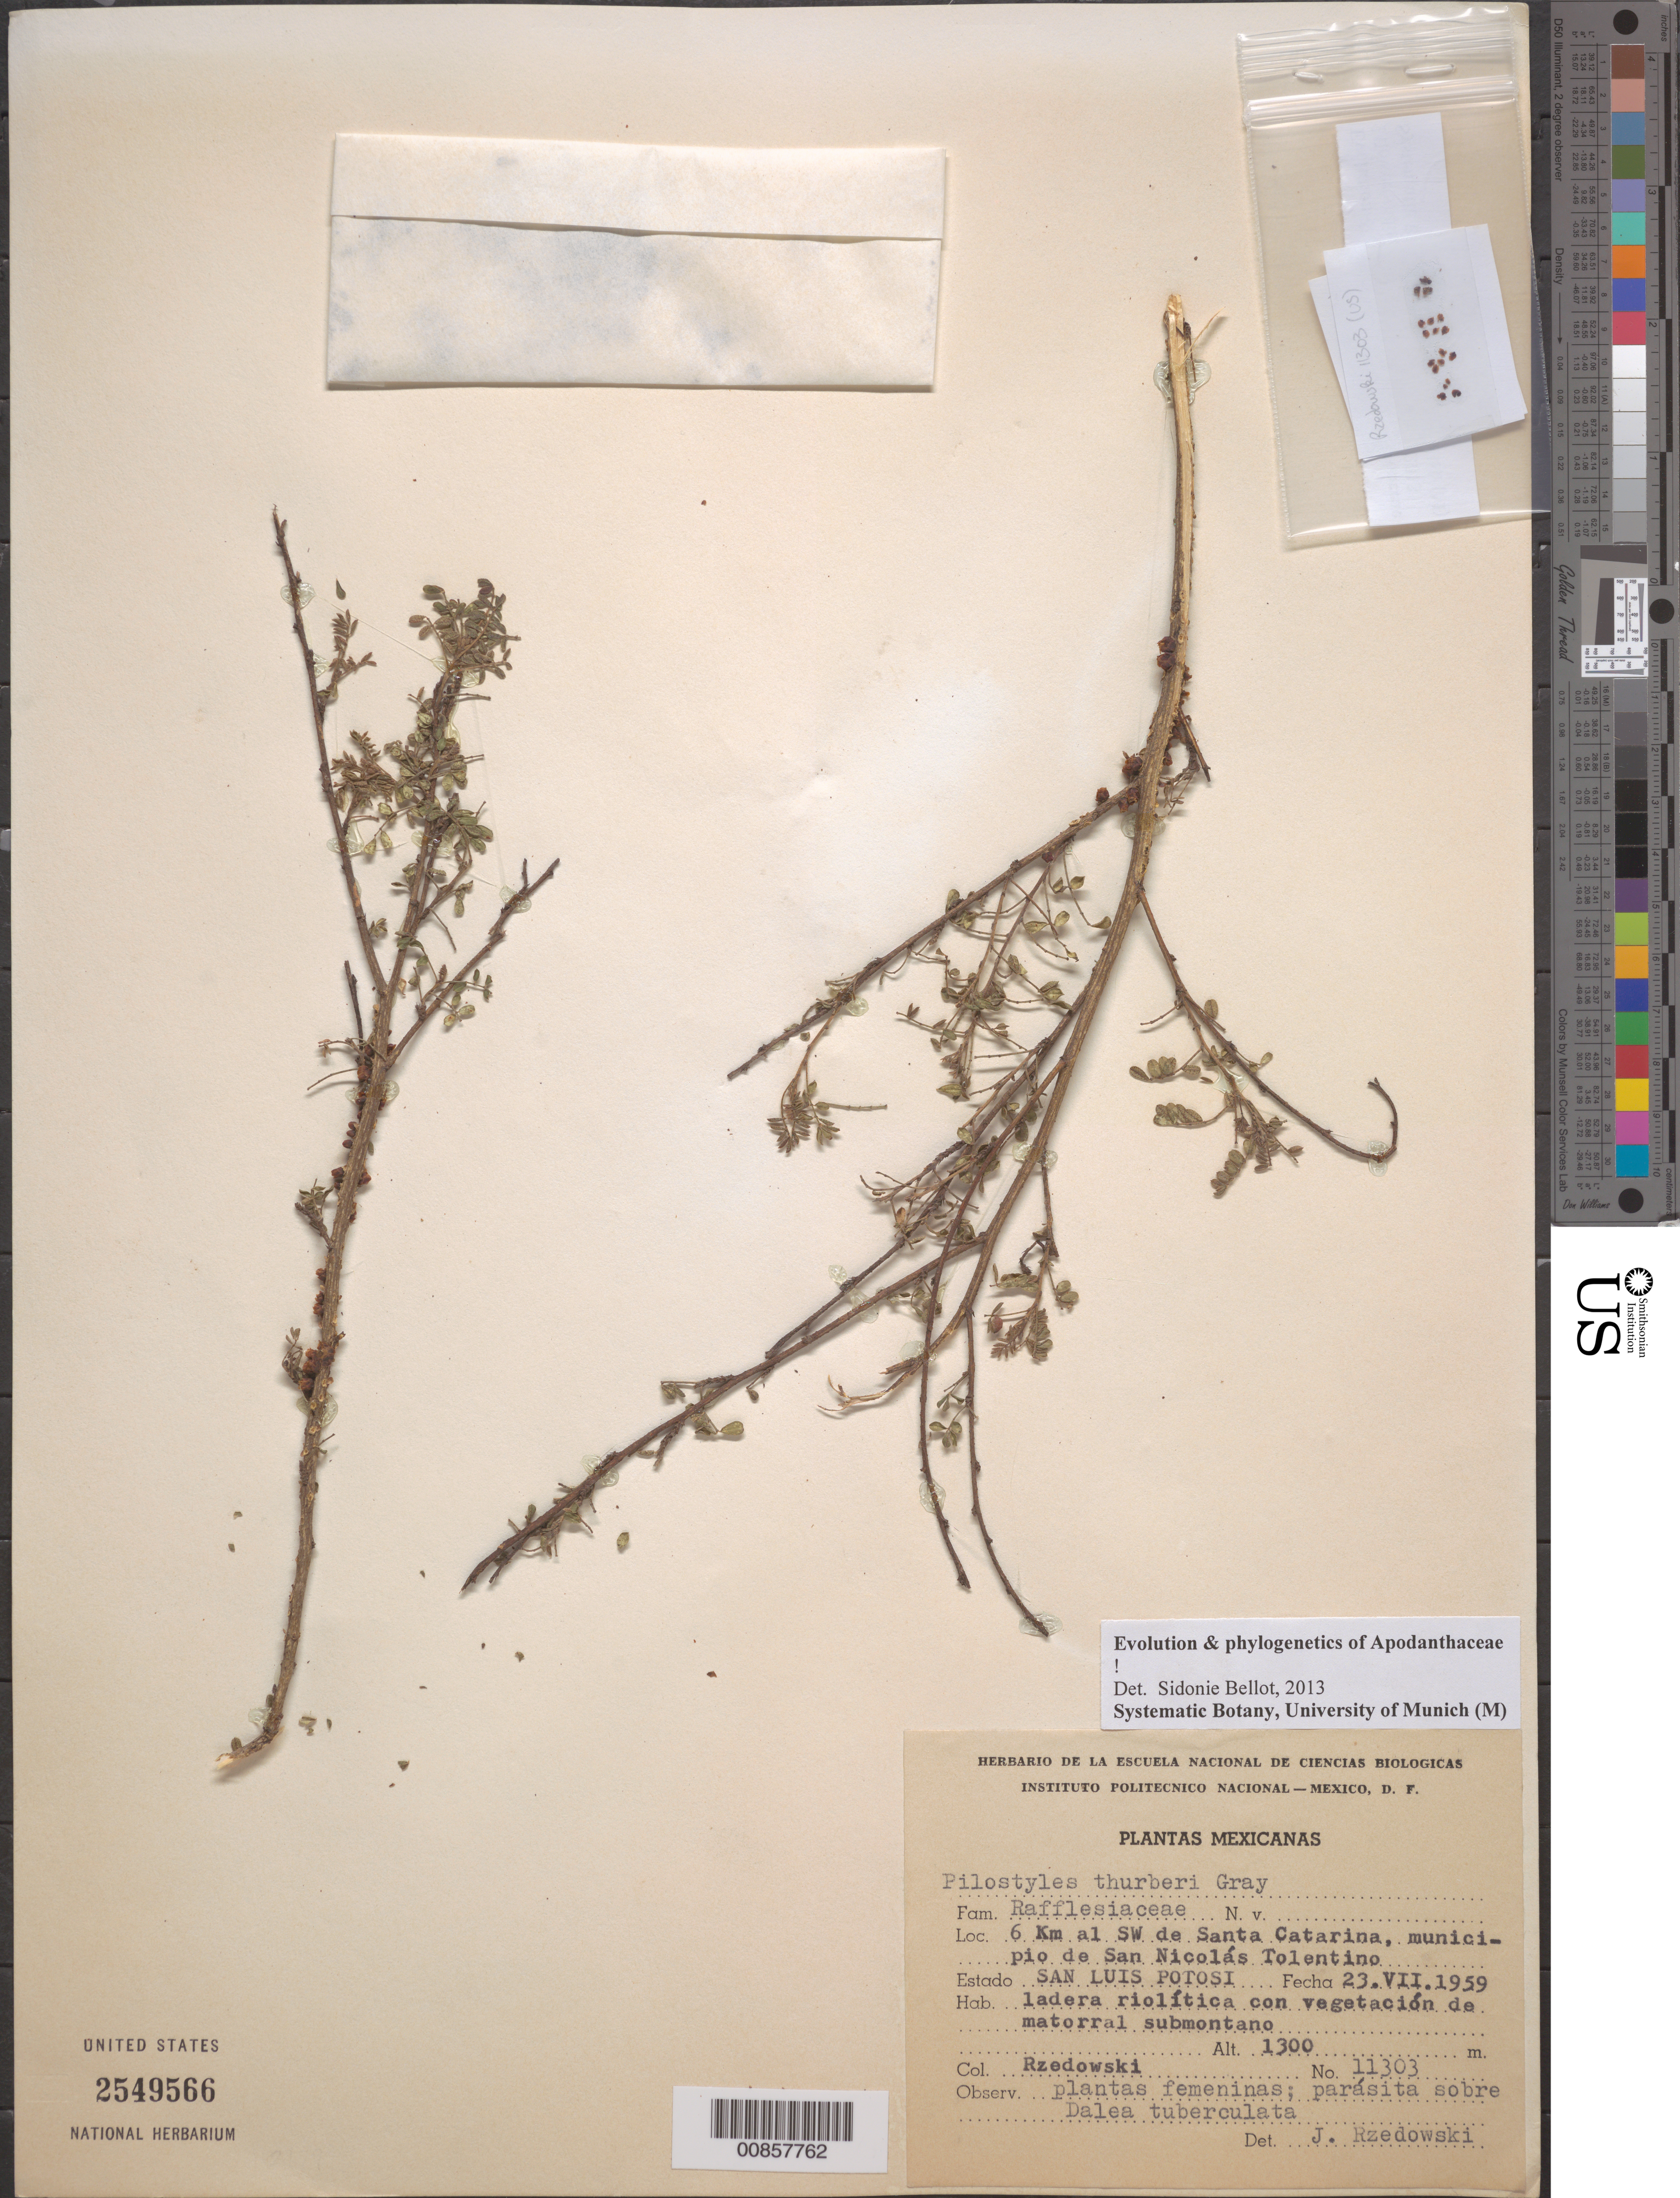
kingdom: Plantae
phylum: Tracheophyta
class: Magnoliopsida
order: Cucurbitales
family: Apodanthaceae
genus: Pilostyles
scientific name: Pilostyles thurberi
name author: A. Gray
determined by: Rzedowski, J.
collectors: J. Rzedowski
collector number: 11303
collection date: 1959-07-23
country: Mexico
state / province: San Luis Potosí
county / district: San Nicolás Tolentino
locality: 6 km al SW de Santa Catarina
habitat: Ladera riolítica con vegetación de matorral submontano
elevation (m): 1300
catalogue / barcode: US 2549566